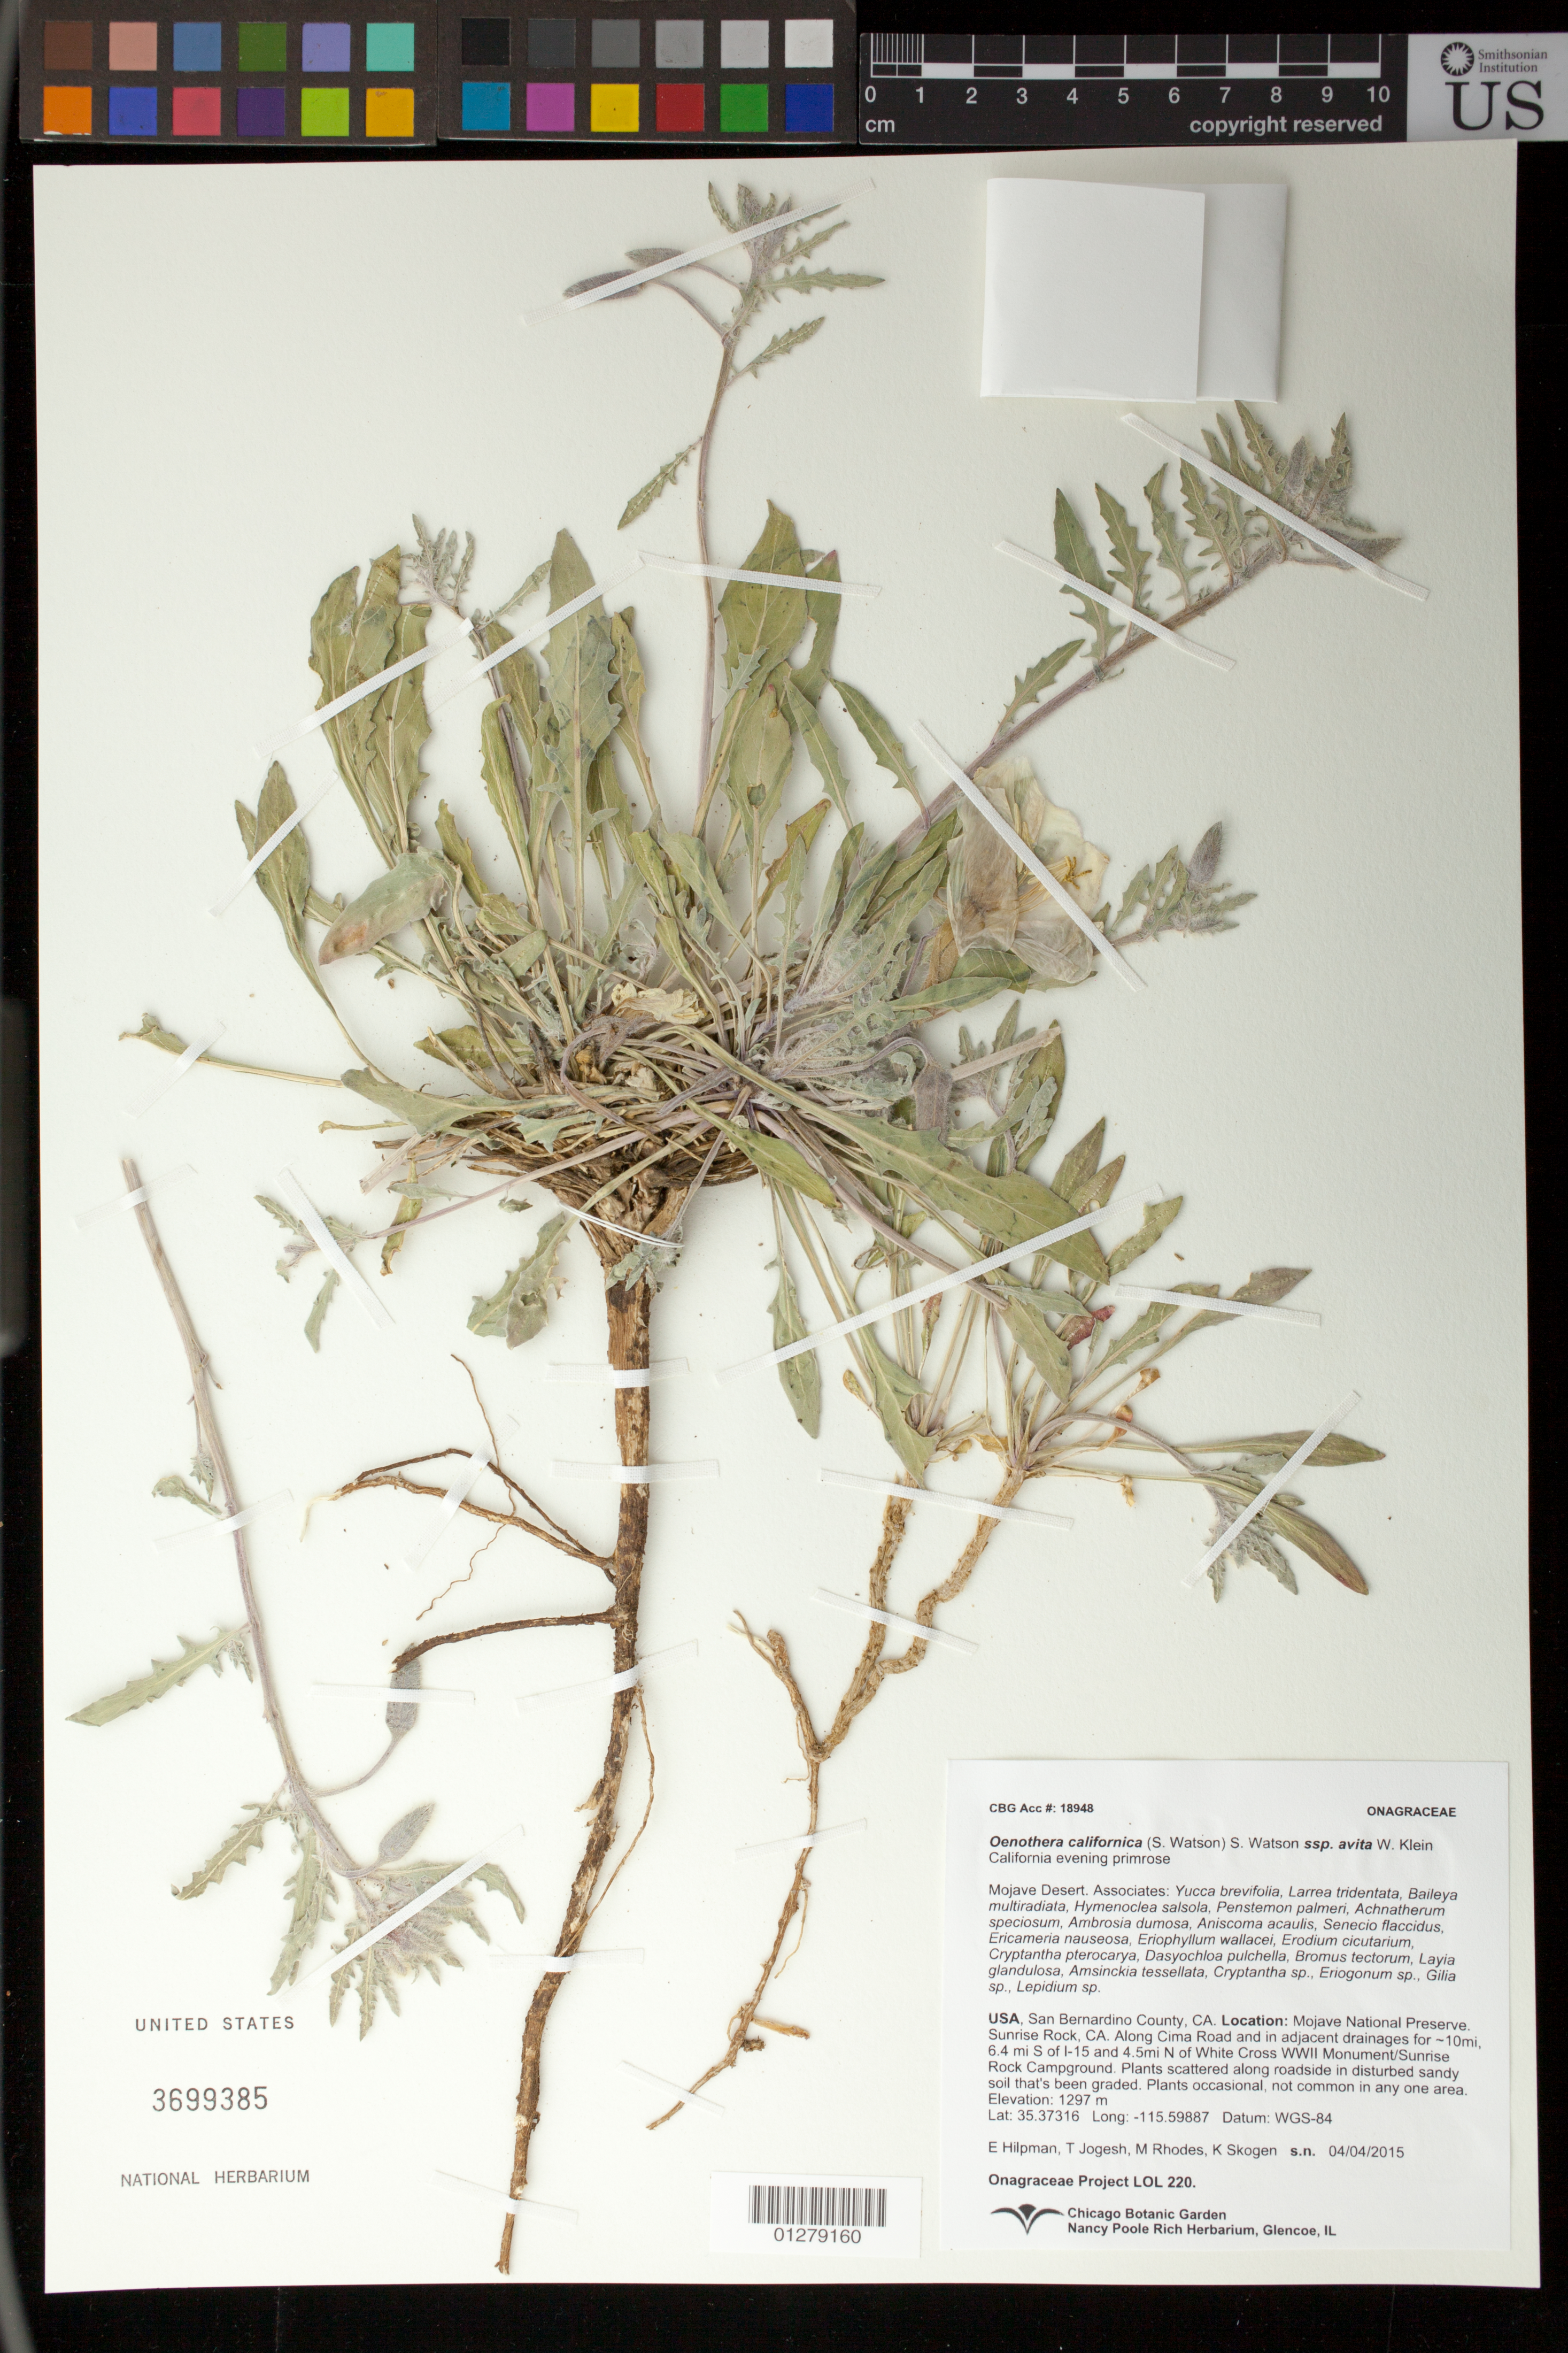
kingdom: Plantae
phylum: Tracheophyta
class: Magnoliopsida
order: Myrtales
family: Onagraceae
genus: Oenothera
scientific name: Oenothera avita subsp. avita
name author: (W.M. Klein) W.M. Klein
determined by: Wagner, W. L., (BOT), Smithsonian Institution - National Museum of Natural History (UNITED STATES)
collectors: E. Hilpman, K. Skogen, M. Rhodes & T. Jojesh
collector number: LOL 220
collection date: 2015-04-03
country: United States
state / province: California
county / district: San Bernardino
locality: Mojave National Preserve. Along Cima Road and in adjacent drainages for ~10mi, 6.4 mi S of I-15 and 4.5mi N of White Cross WWII Monument/Sunrise Rock Campground. Plants scattered along roadside in disturbed sandy soil that's been graded. Plants occasional, not common in any one area.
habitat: Mojave Desert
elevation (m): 1297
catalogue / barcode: US 3699385